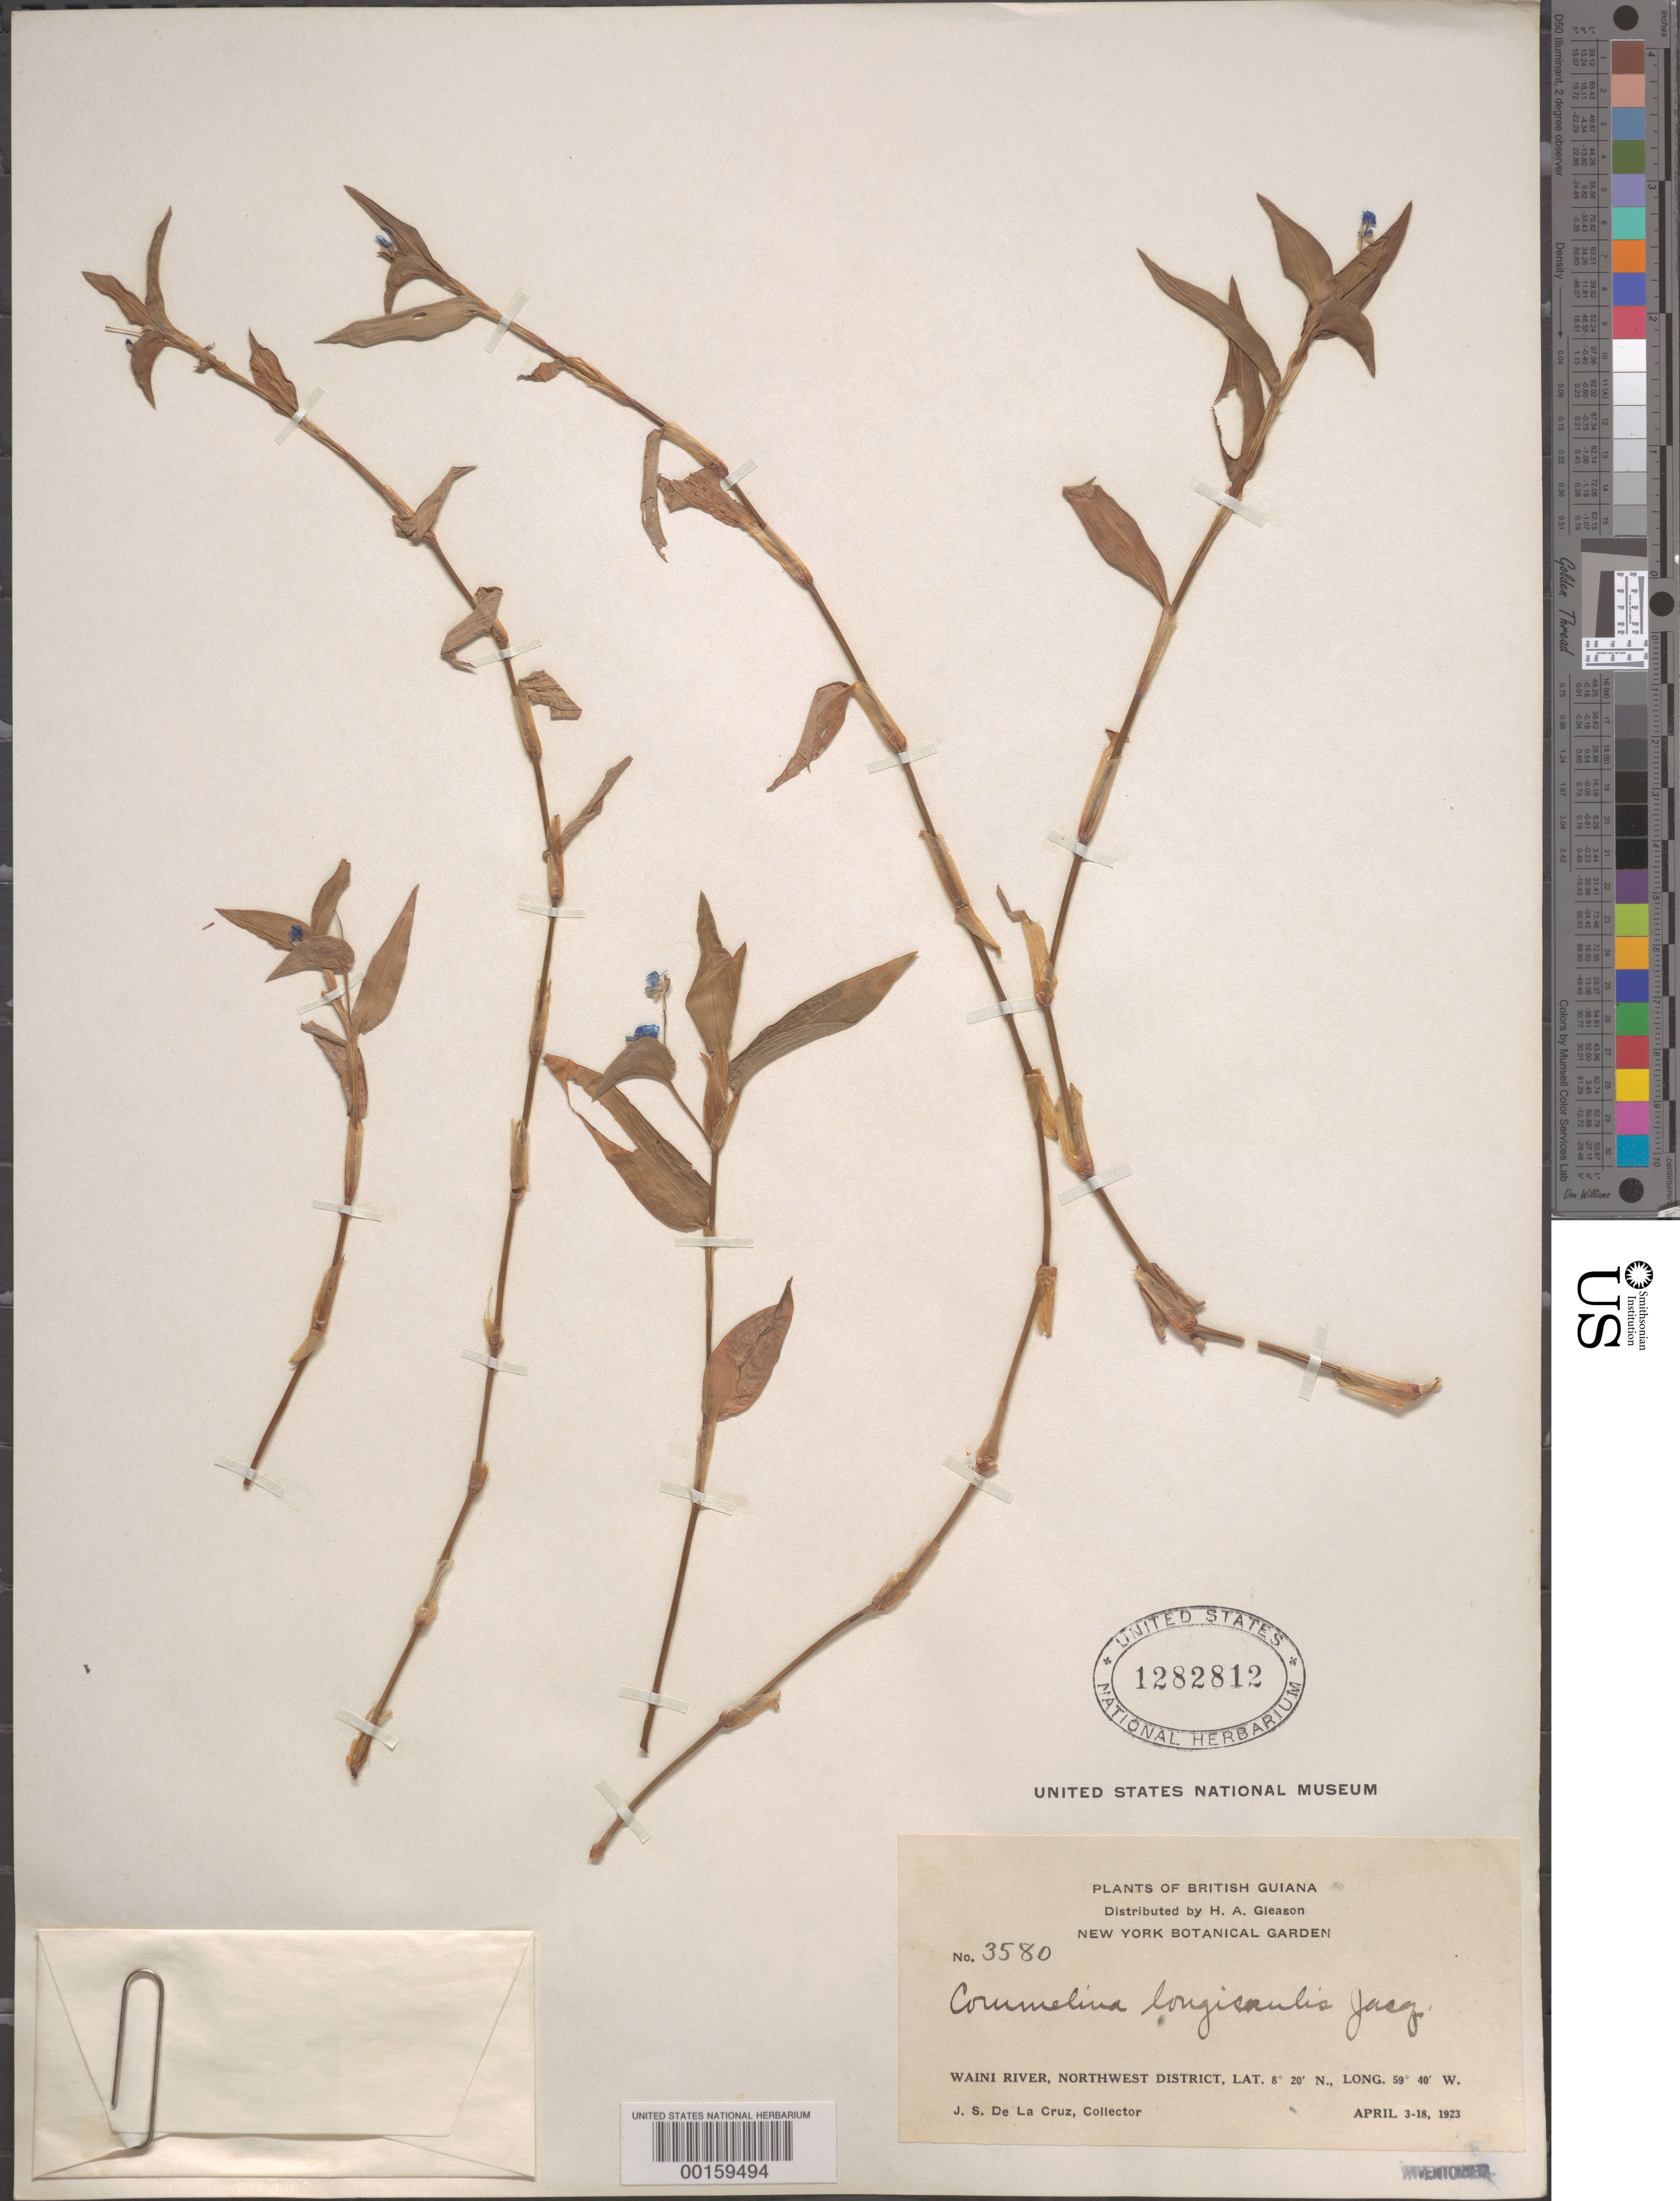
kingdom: Plantae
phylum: Tracheophyta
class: Liliopsida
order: Commelinales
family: Commelinaceae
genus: Commelina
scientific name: Commelina diffusa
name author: Burm. f.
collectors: J. S. de la Cruz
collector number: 3580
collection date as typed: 03 Apr 1923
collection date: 1923-04-03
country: Guyana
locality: Northwest prov.; waini river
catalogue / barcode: US 1282812